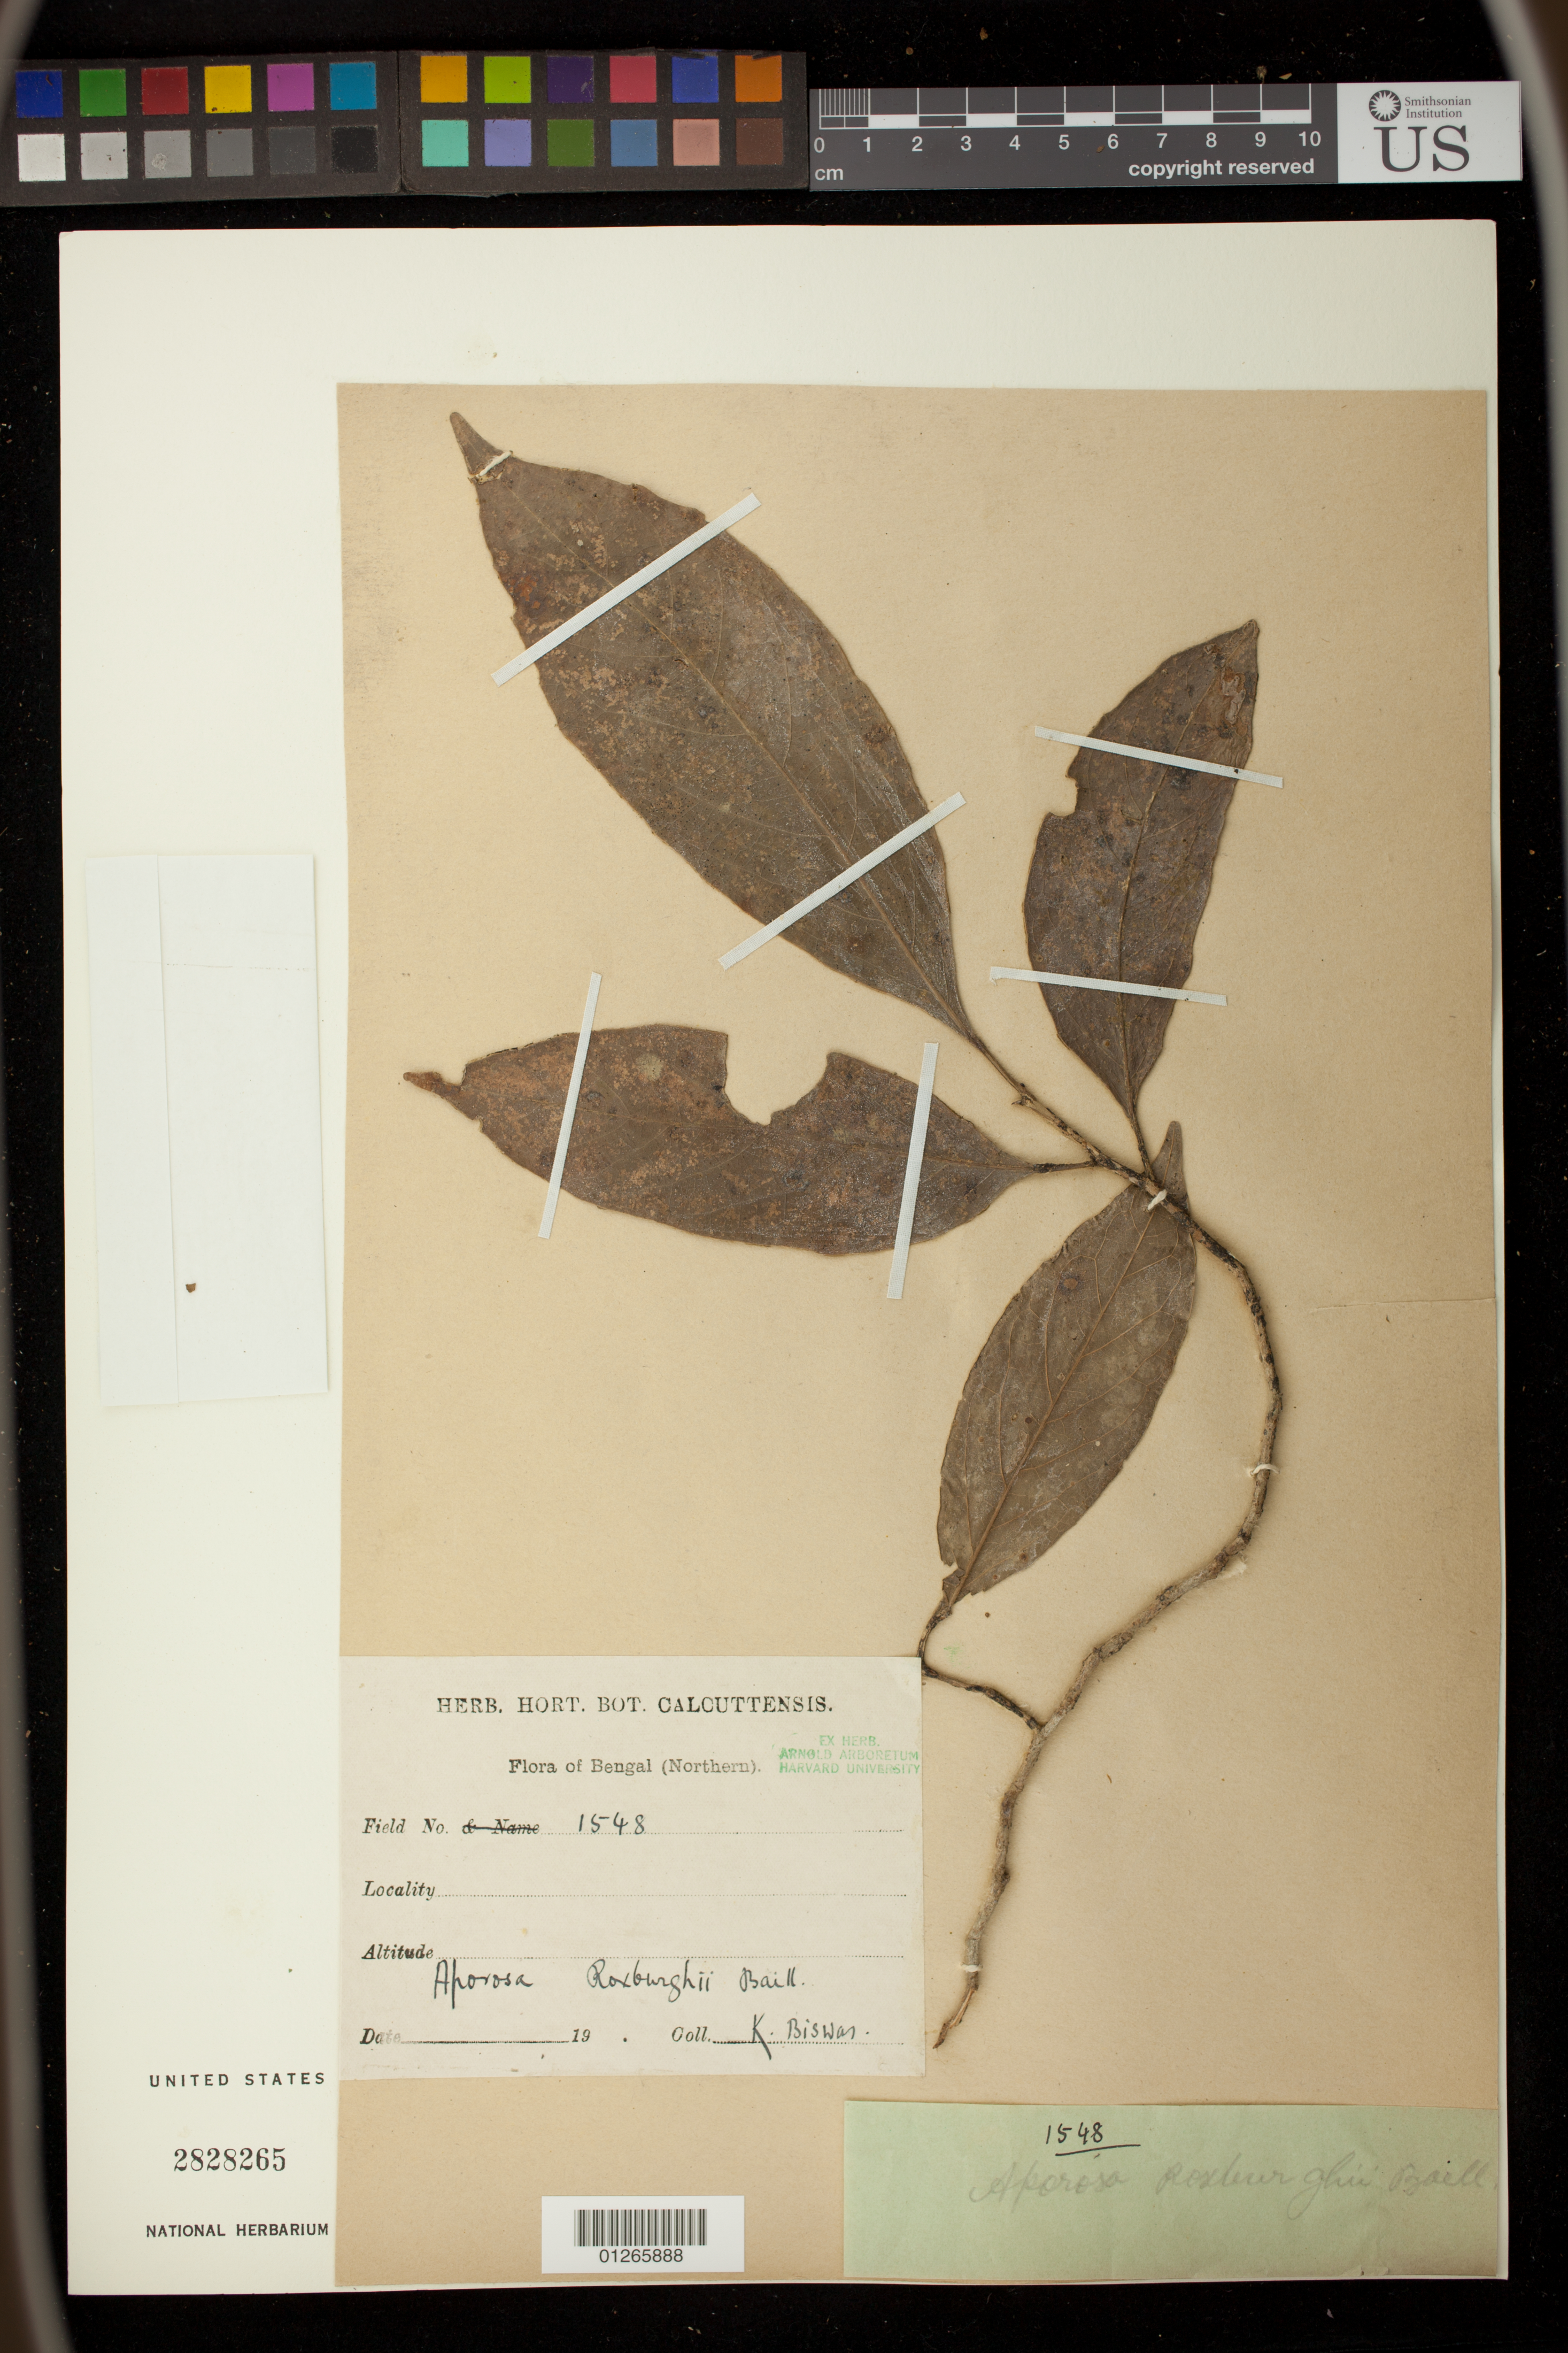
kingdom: Plantae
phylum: Tracheophyta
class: Magnoliopsida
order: Malpighiales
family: Phyllanthaceae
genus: Aporosa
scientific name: Aporosa octandra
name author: (Buch.-Ham. & D. Don) Vickery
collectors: K. Biswas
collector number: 1548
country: India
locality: Bengal (Northern)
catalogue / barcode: US 2828265